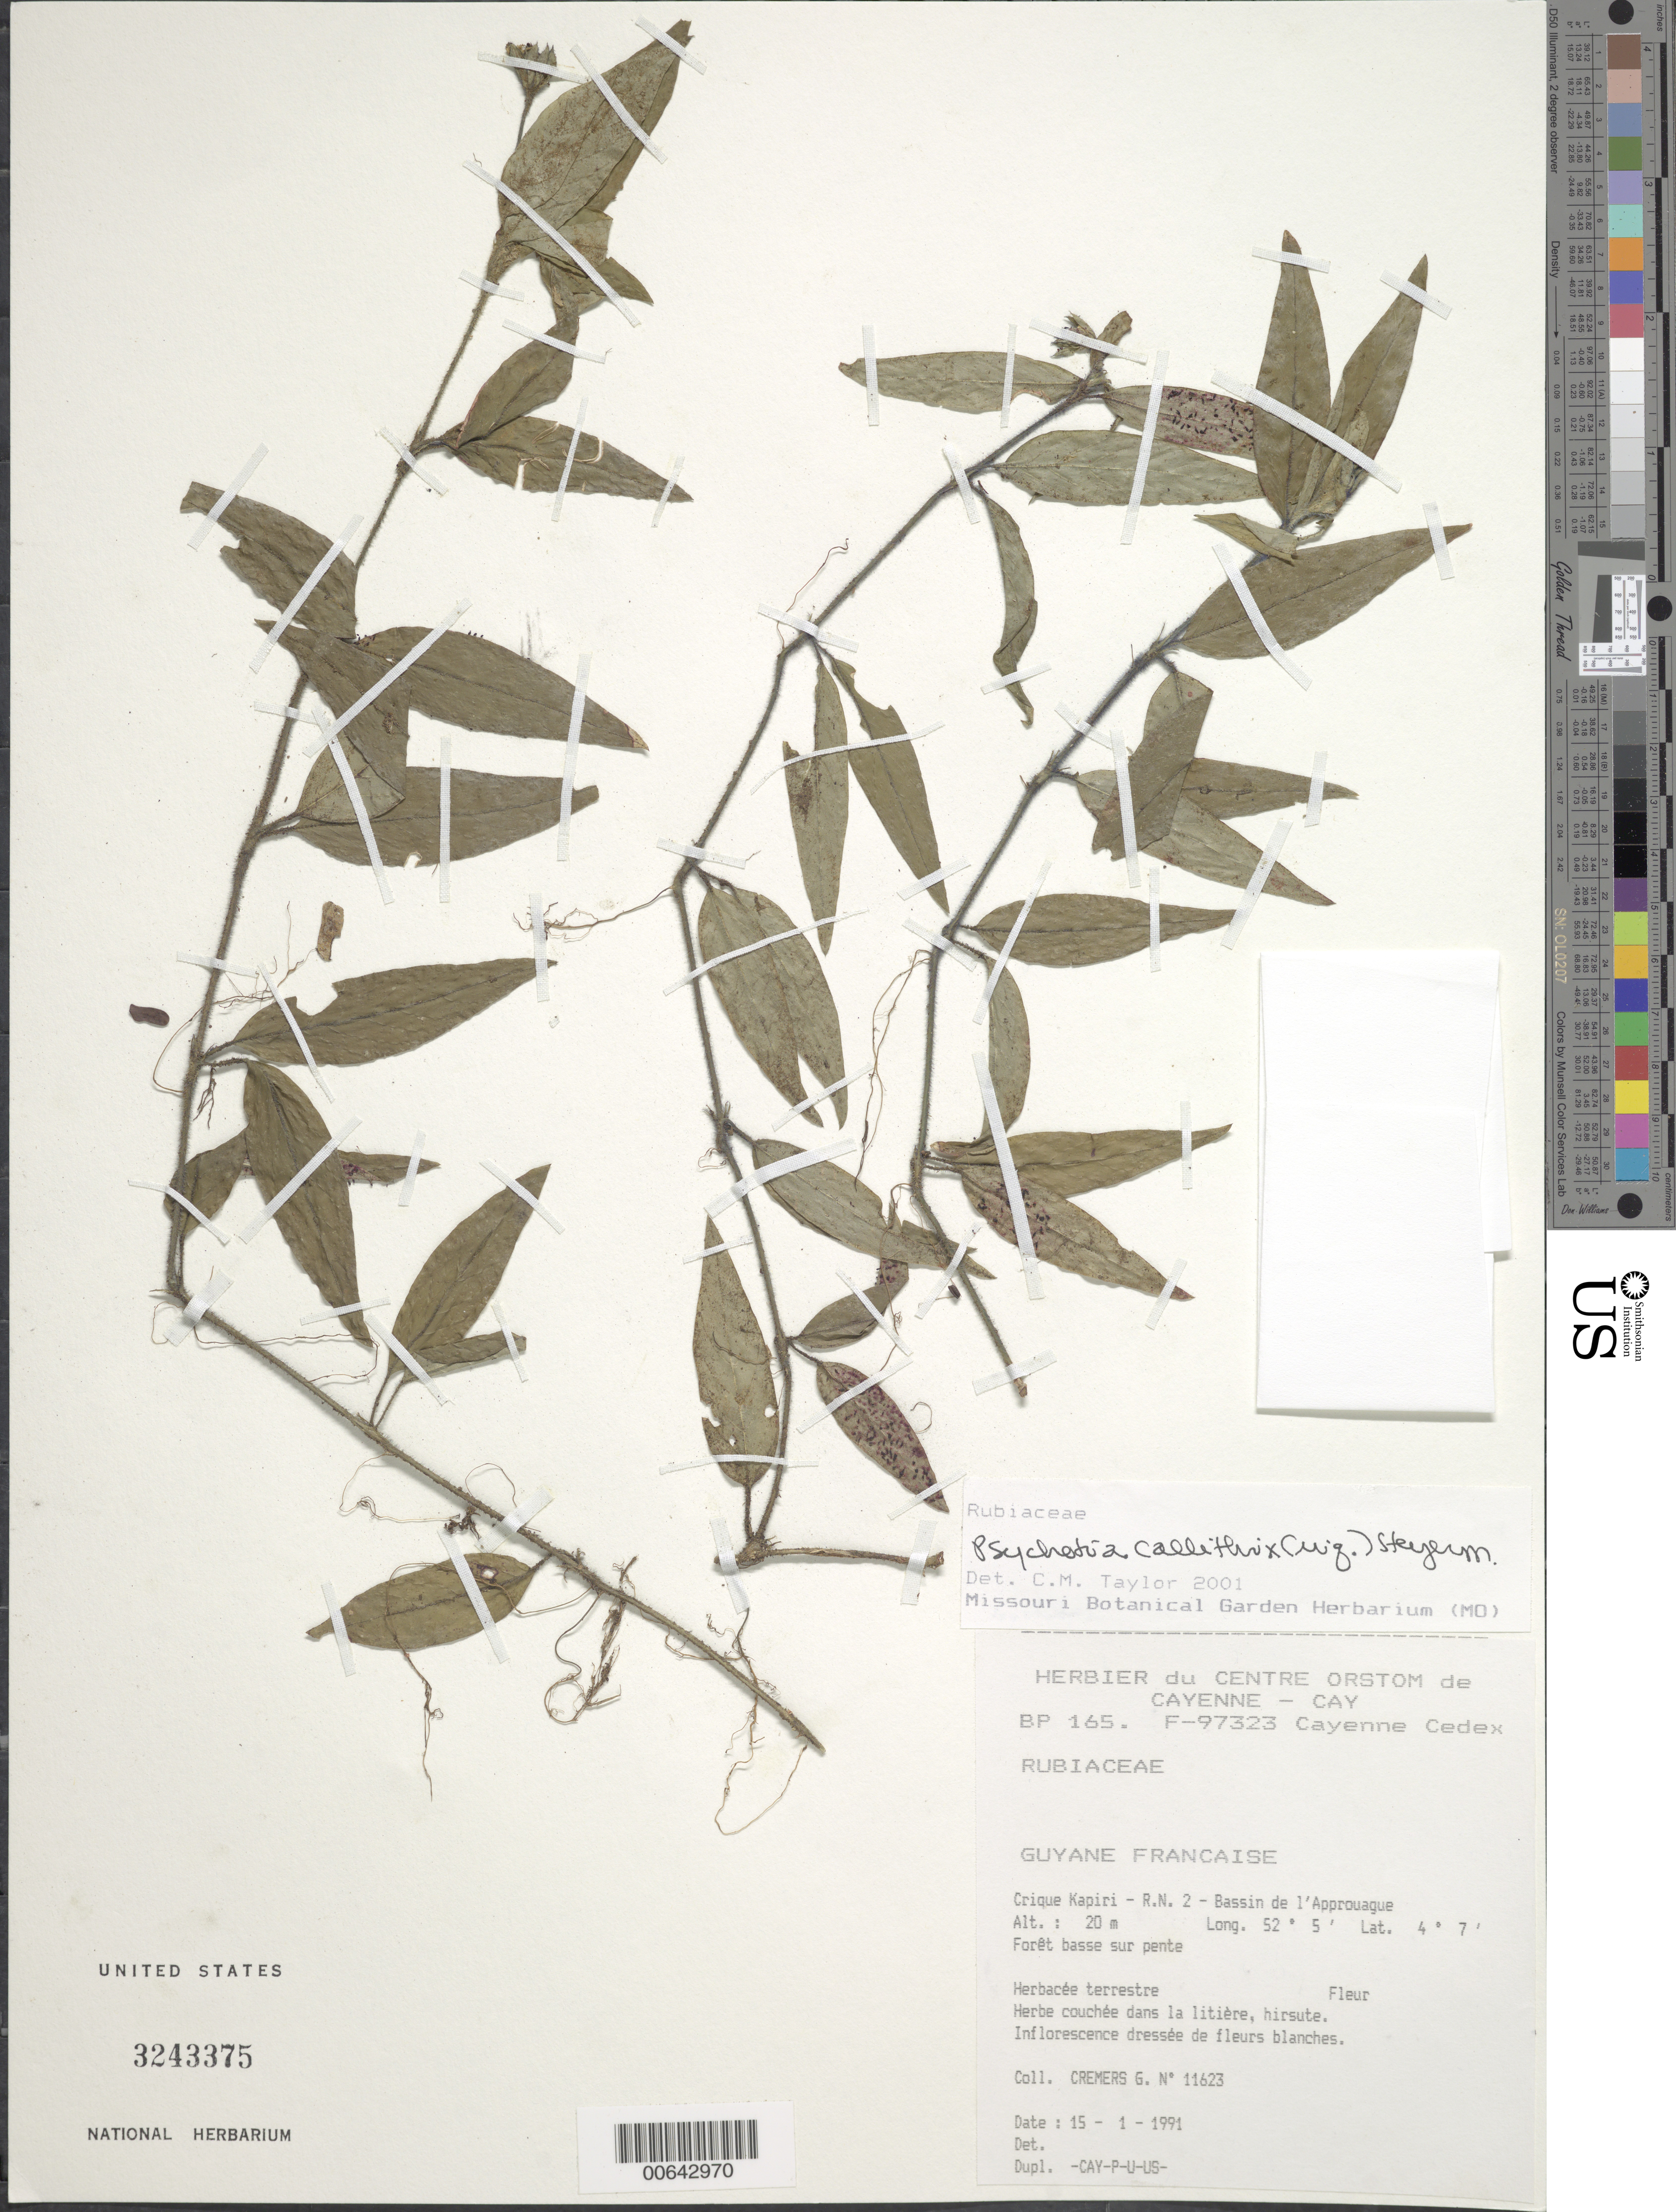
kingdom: Plantae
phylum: Tracheophyta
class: Magnoliopsida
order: Gentianales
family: Rubiaceae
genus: Palicourea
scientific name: Palicourea callithrix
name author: (Miq.) Delprete & J.H. Kirkbr.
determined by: Kirkbride, J. H., Jr.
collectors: G. Cremers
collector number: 11623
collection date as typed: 15-Jan-91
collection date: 1991-01-15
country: French Guiana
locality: Crique Kapiri, R.N. 2, Bassin de l'Approuague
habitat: Low slope forest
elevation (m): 20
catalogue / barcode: US 3243375